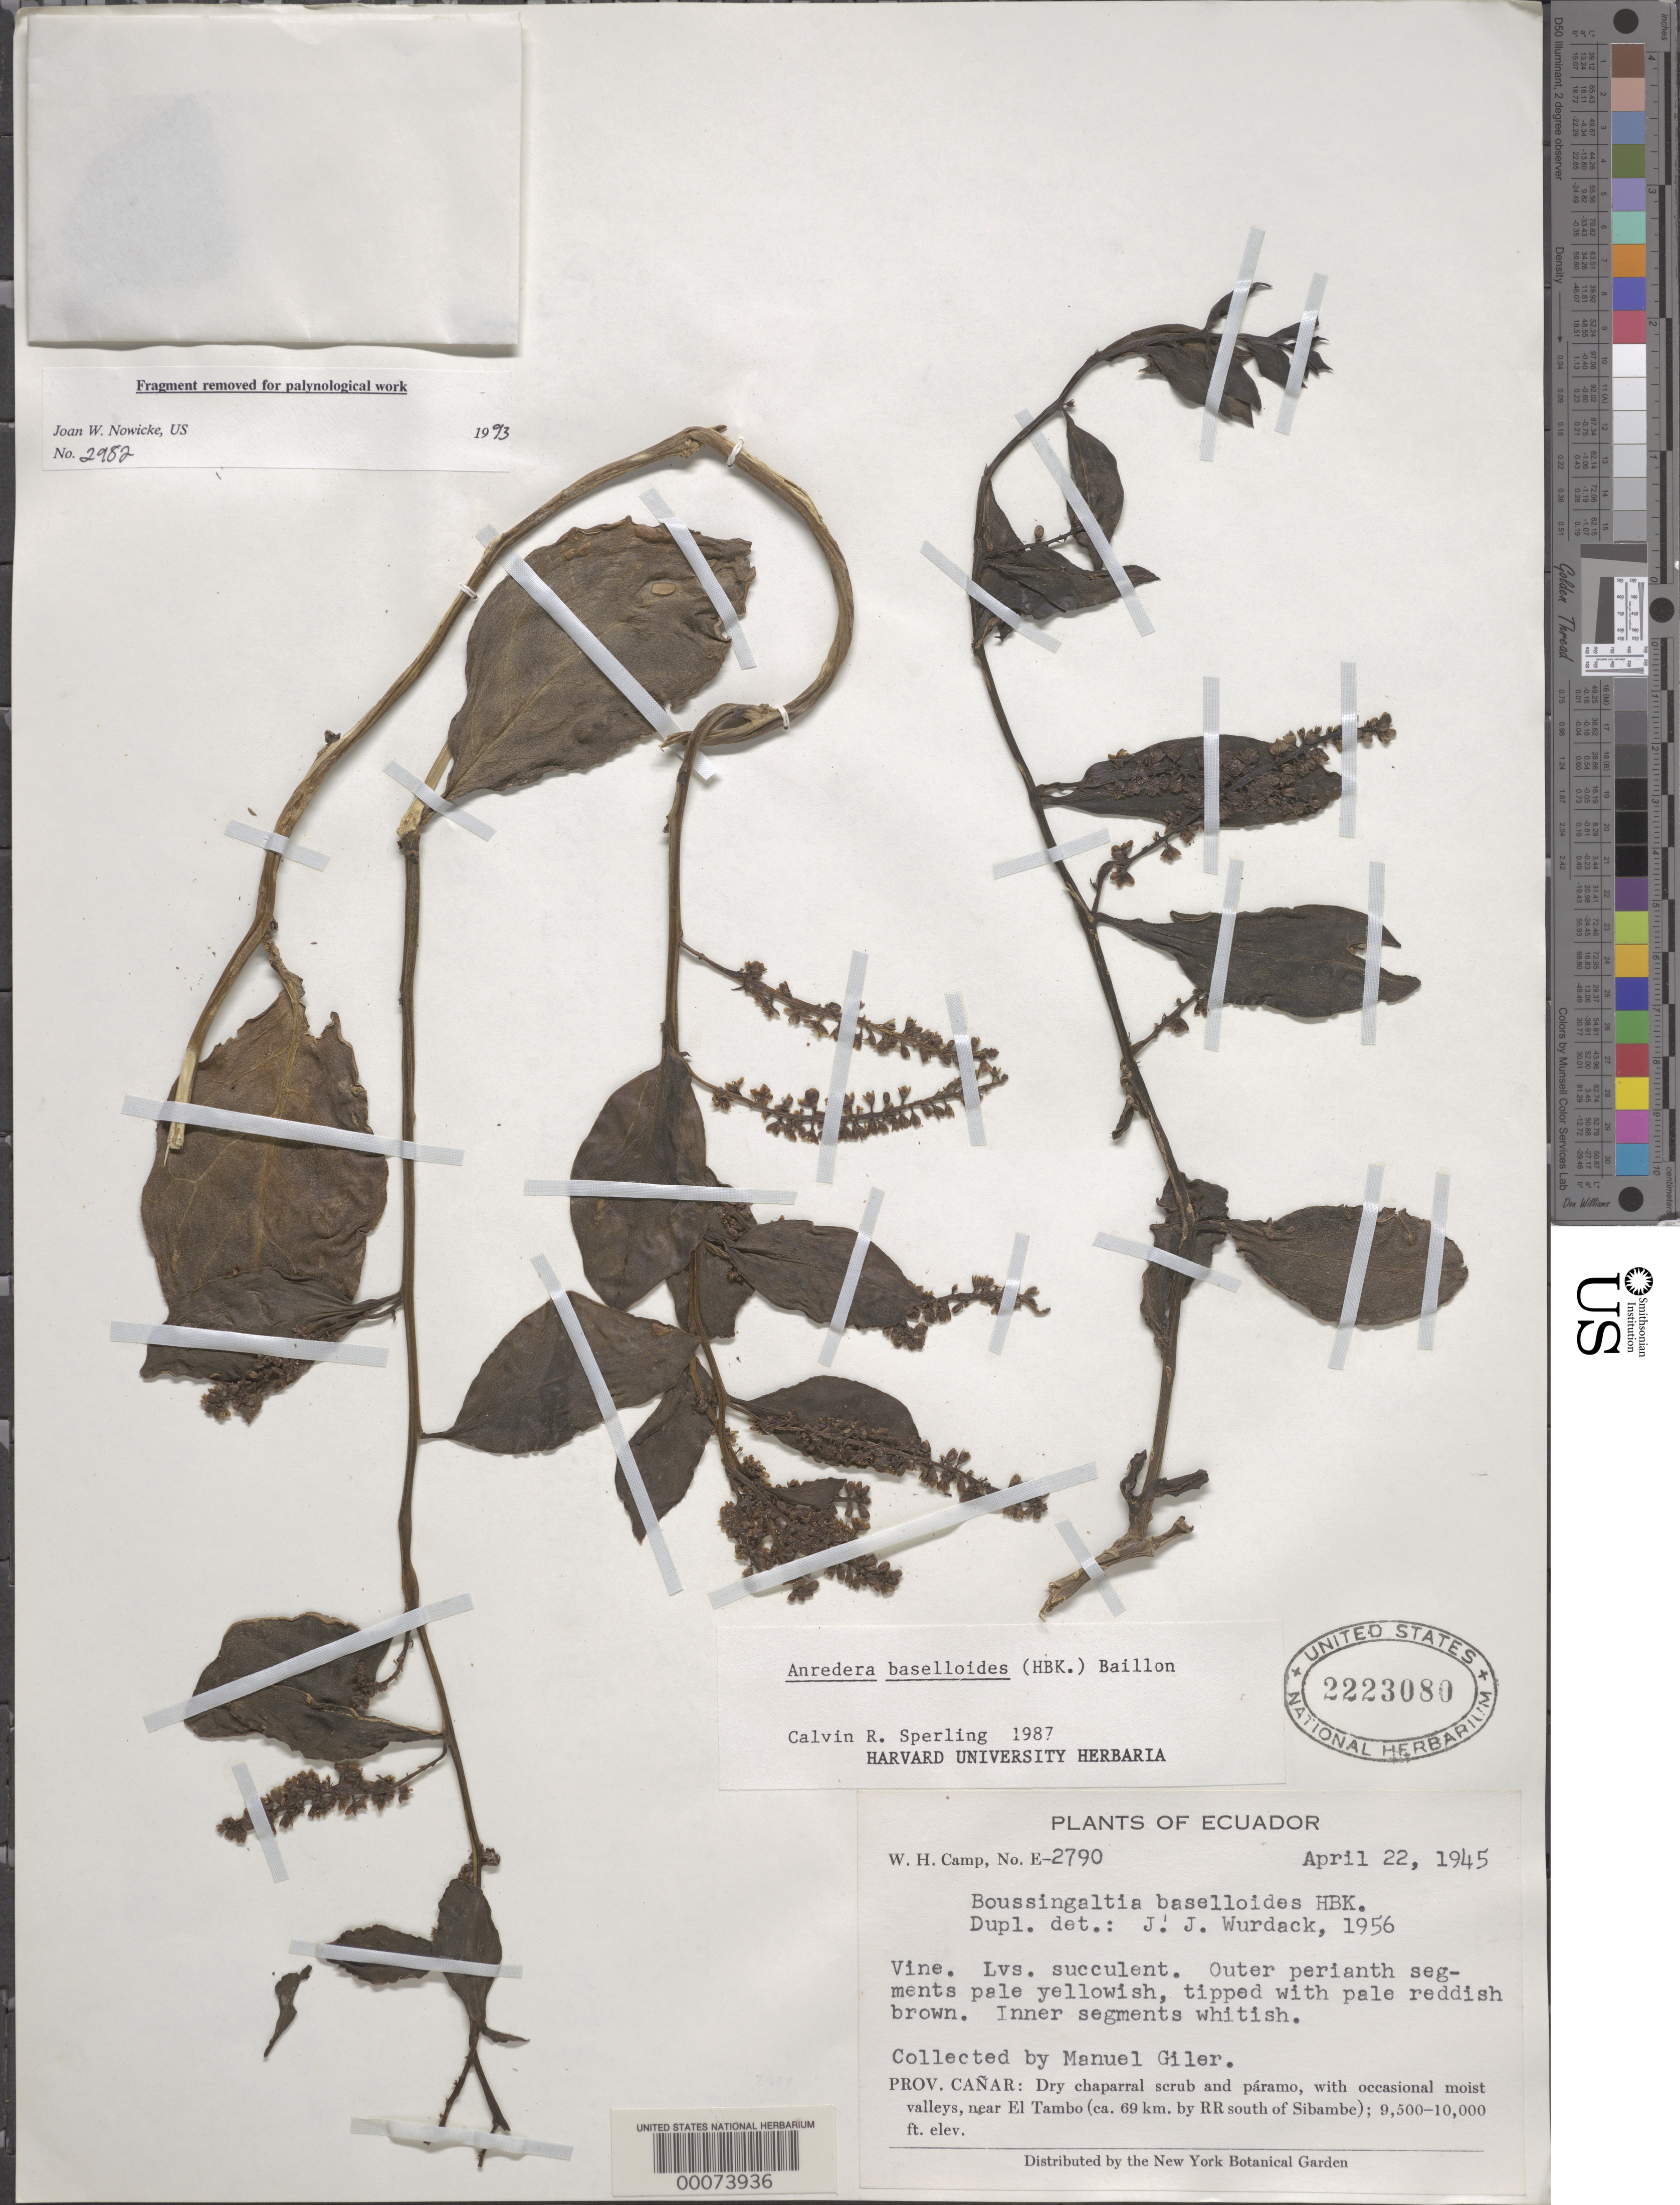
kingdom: Plantae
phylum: Tracheophyta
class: Magnoliopsida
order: Caryophyllales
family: Basellaceae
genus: Anredera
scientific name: Anredera baselloides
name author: (Kunth) Baill.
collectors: M. Gíler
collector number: E-2790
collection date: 1945-04-22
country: Ecuador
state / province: Cañar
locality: Near El Tambo (ca. 69 km. by RR south of Sibambe).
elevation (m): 2896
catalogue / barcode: US 2223080